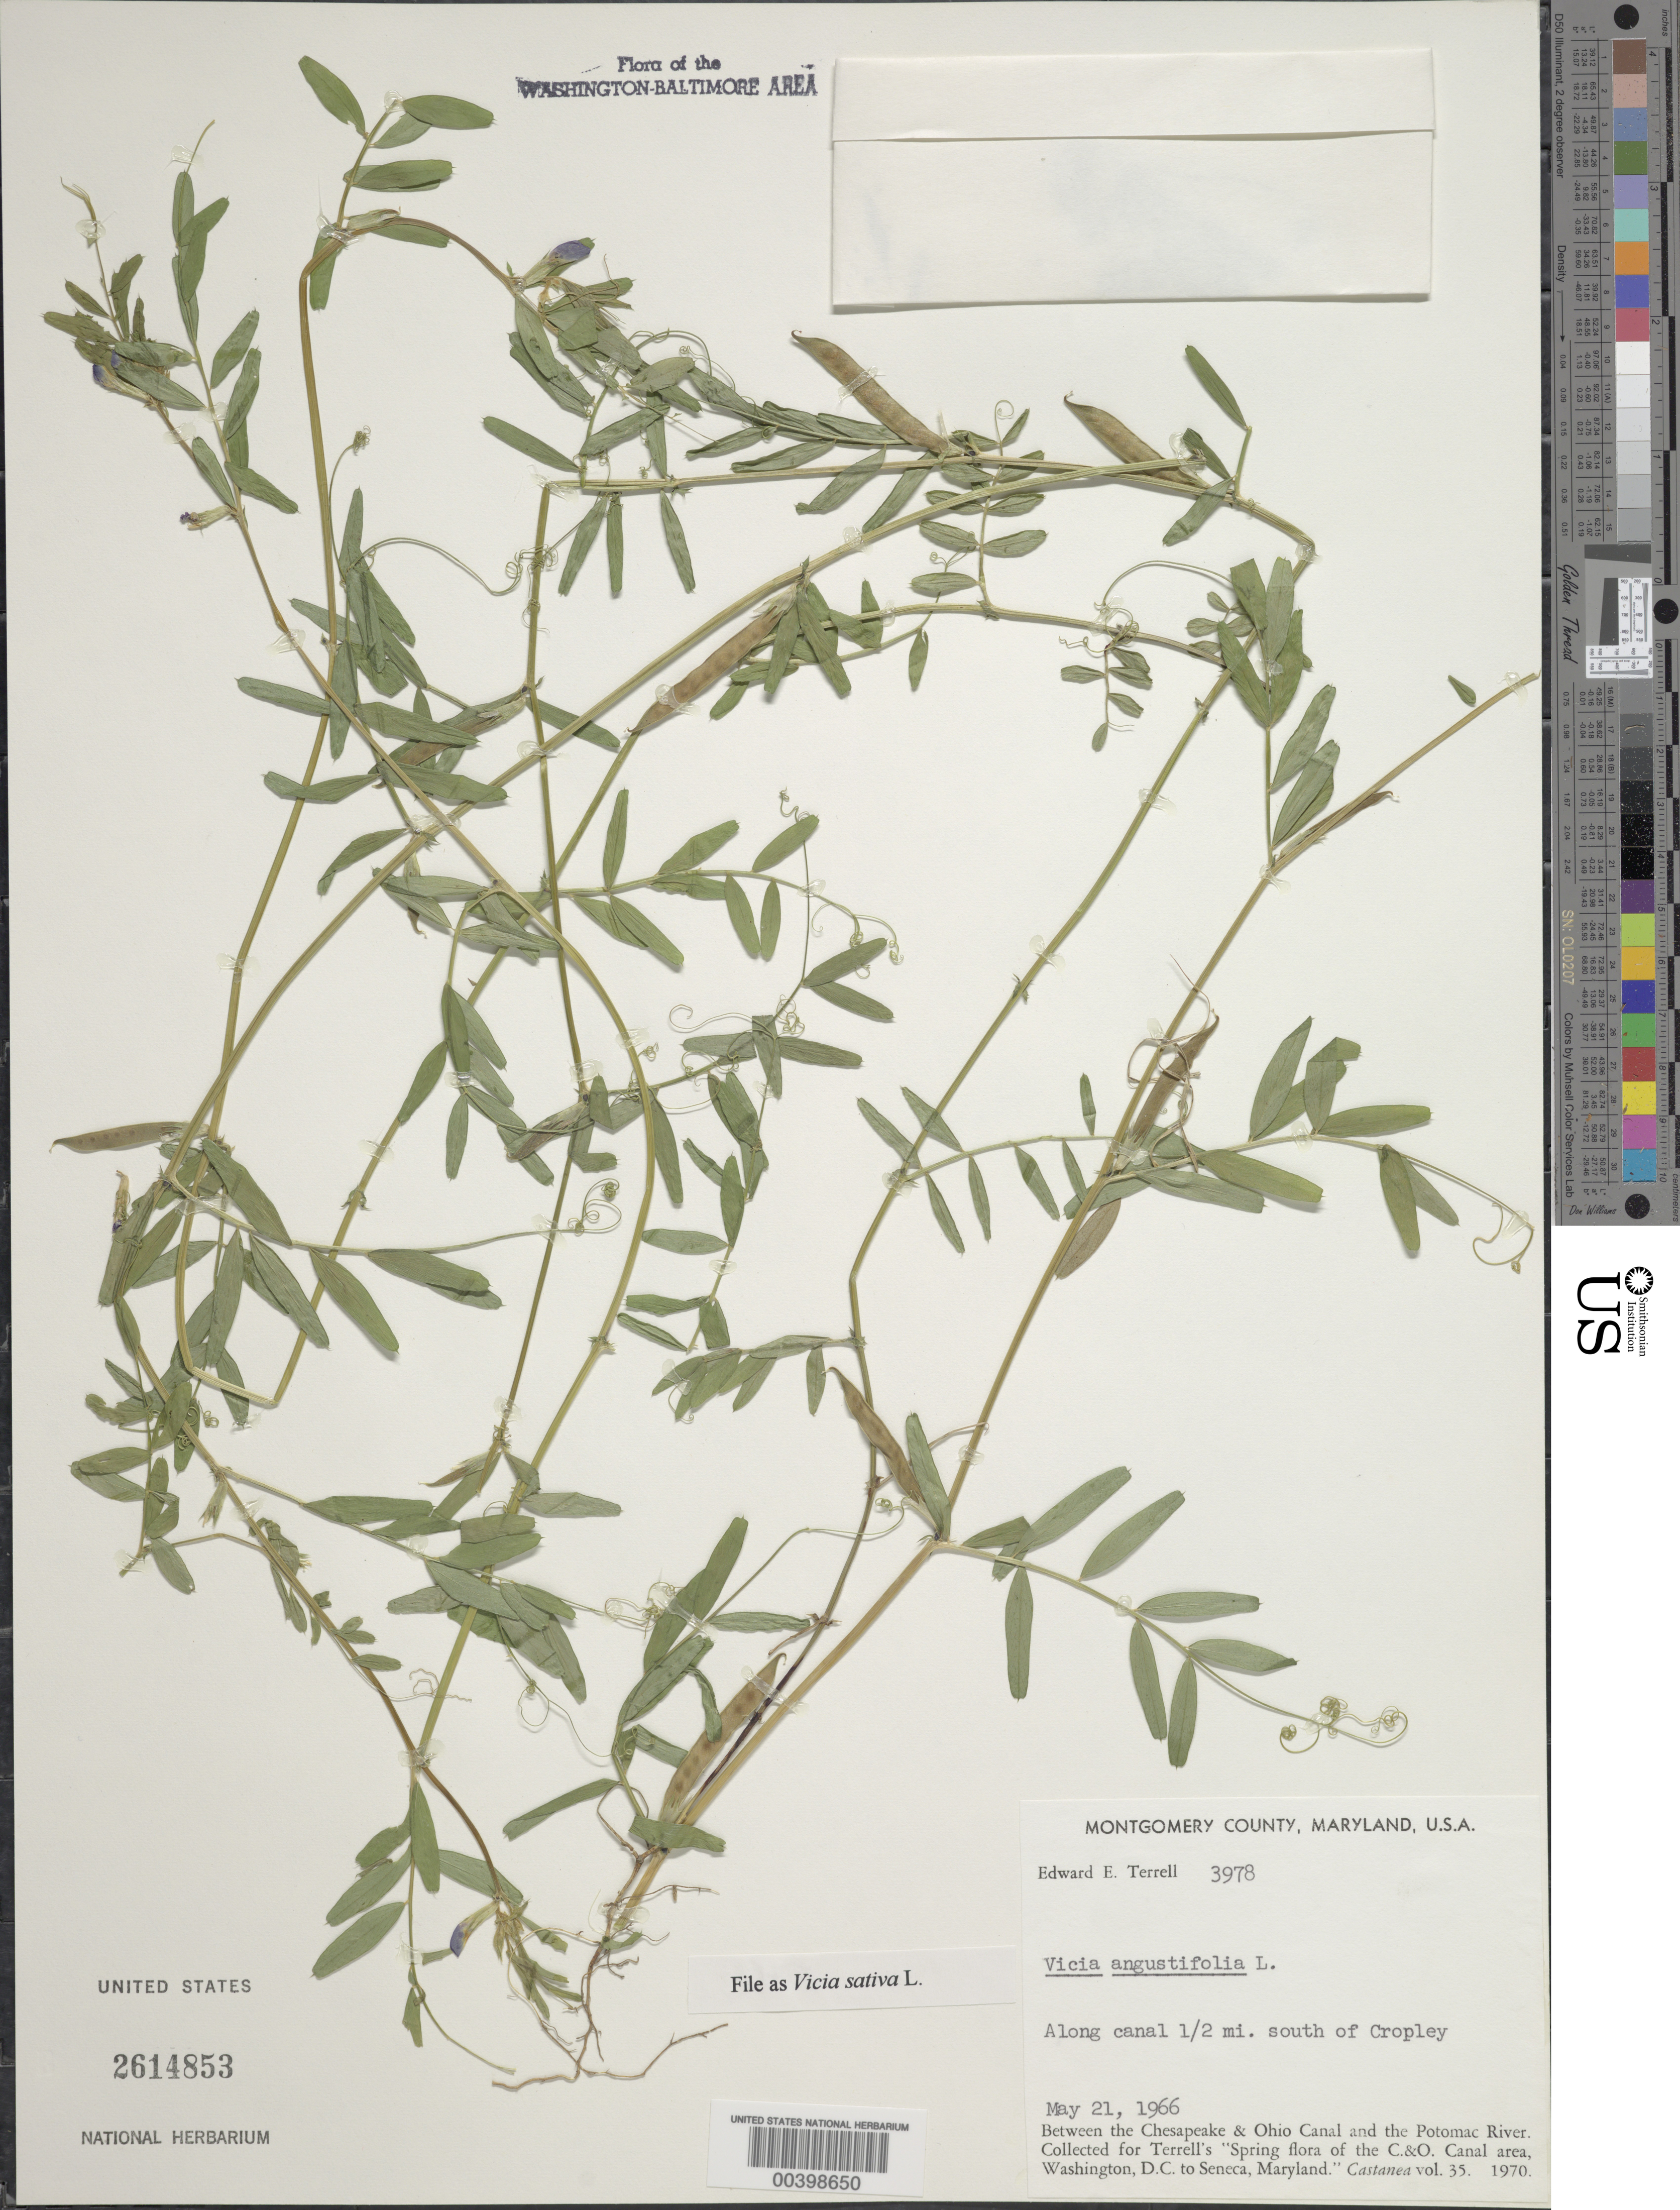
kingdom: Plantae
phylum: Tracheophyta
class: Magnoliopsida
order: Fabales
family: Fabaceae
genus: Vicia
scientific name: Vicia sativa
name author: L.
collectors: E. E. Terrell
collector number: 3978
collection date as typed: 21 May 1966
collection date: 1966-05-21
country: United States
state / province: Maryland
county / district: Montgomery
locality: South of Cropley C. & O. Canal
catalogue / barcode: US 2614853